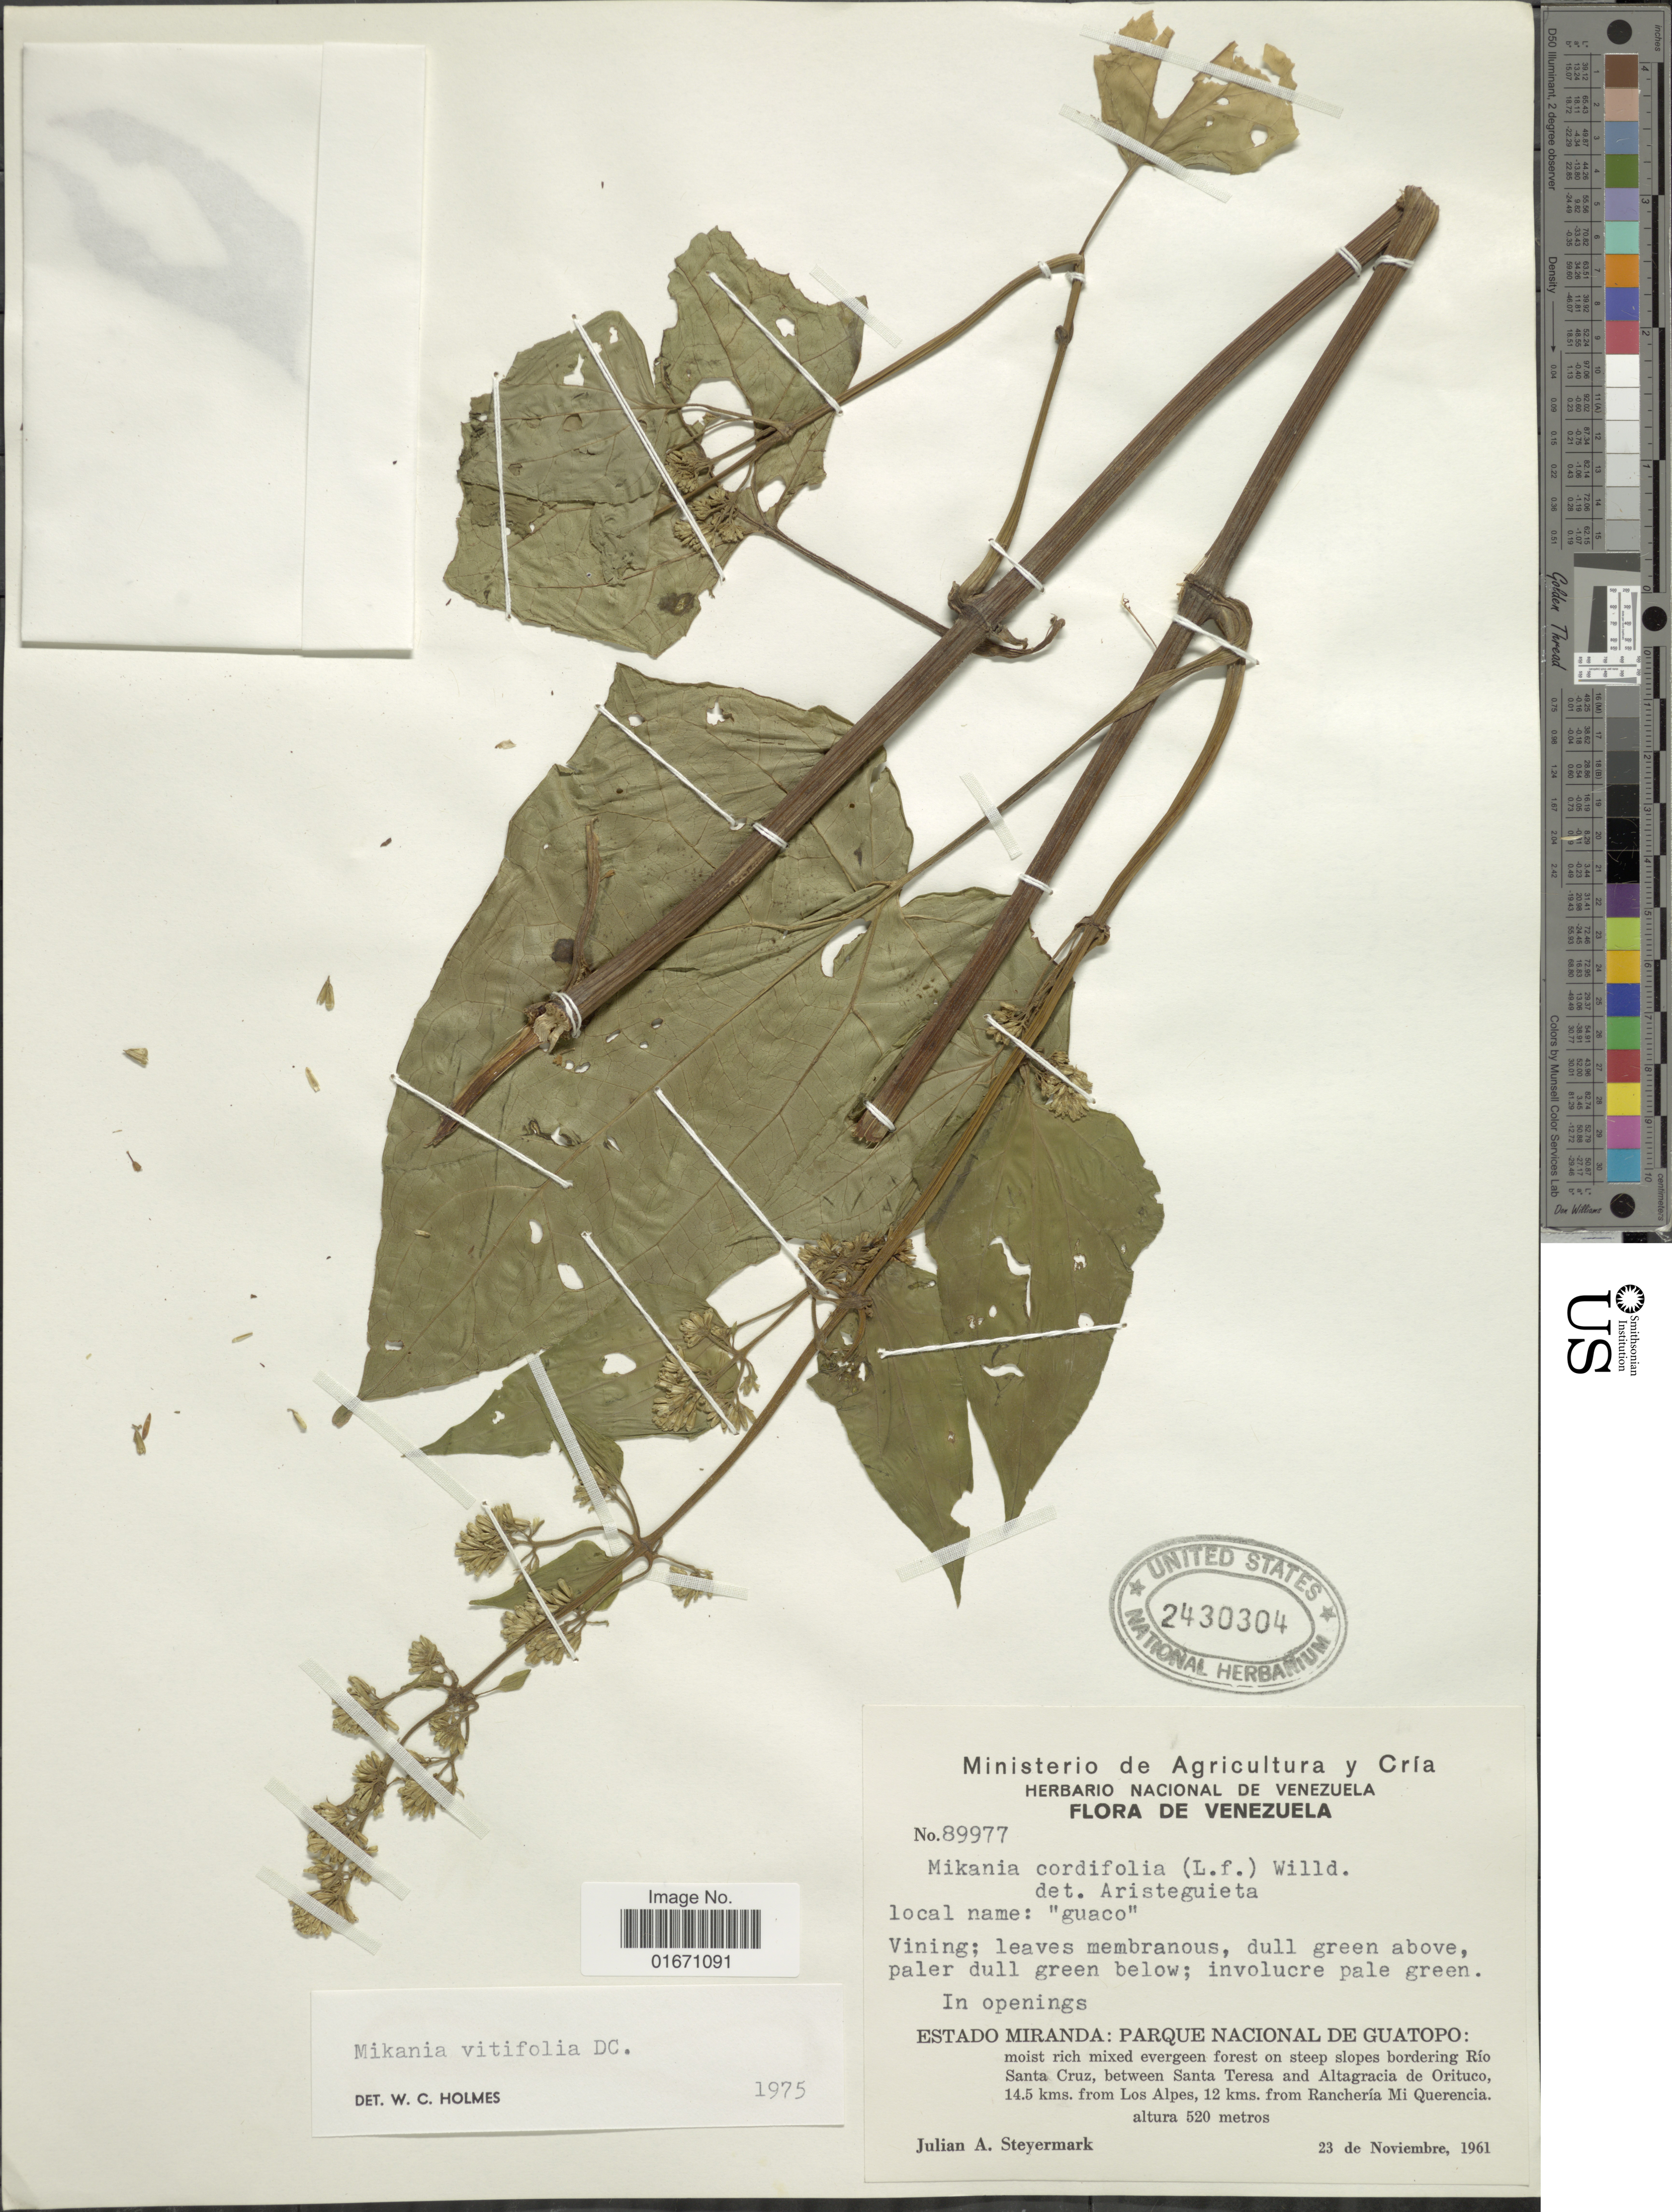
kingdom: Plantae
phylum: Tracheophyta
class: Magnoliopsida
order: Asterales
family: Asteraceae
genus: Mikania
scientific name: Mikania vitifolia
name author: DC.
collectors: J. Steyermark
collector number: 89977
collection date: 1961-11-23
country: Venezuela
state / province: Miranda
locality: Parque Nacional de Guatopo, on steep slopes bordering Rio Santa Cruz, between Santa Teresa and Altagracia de Orituco, 14.5 kms from Los Alpes, 12 kms from Rancheria Mi Querencia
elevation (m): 520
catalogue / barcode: US 2430304